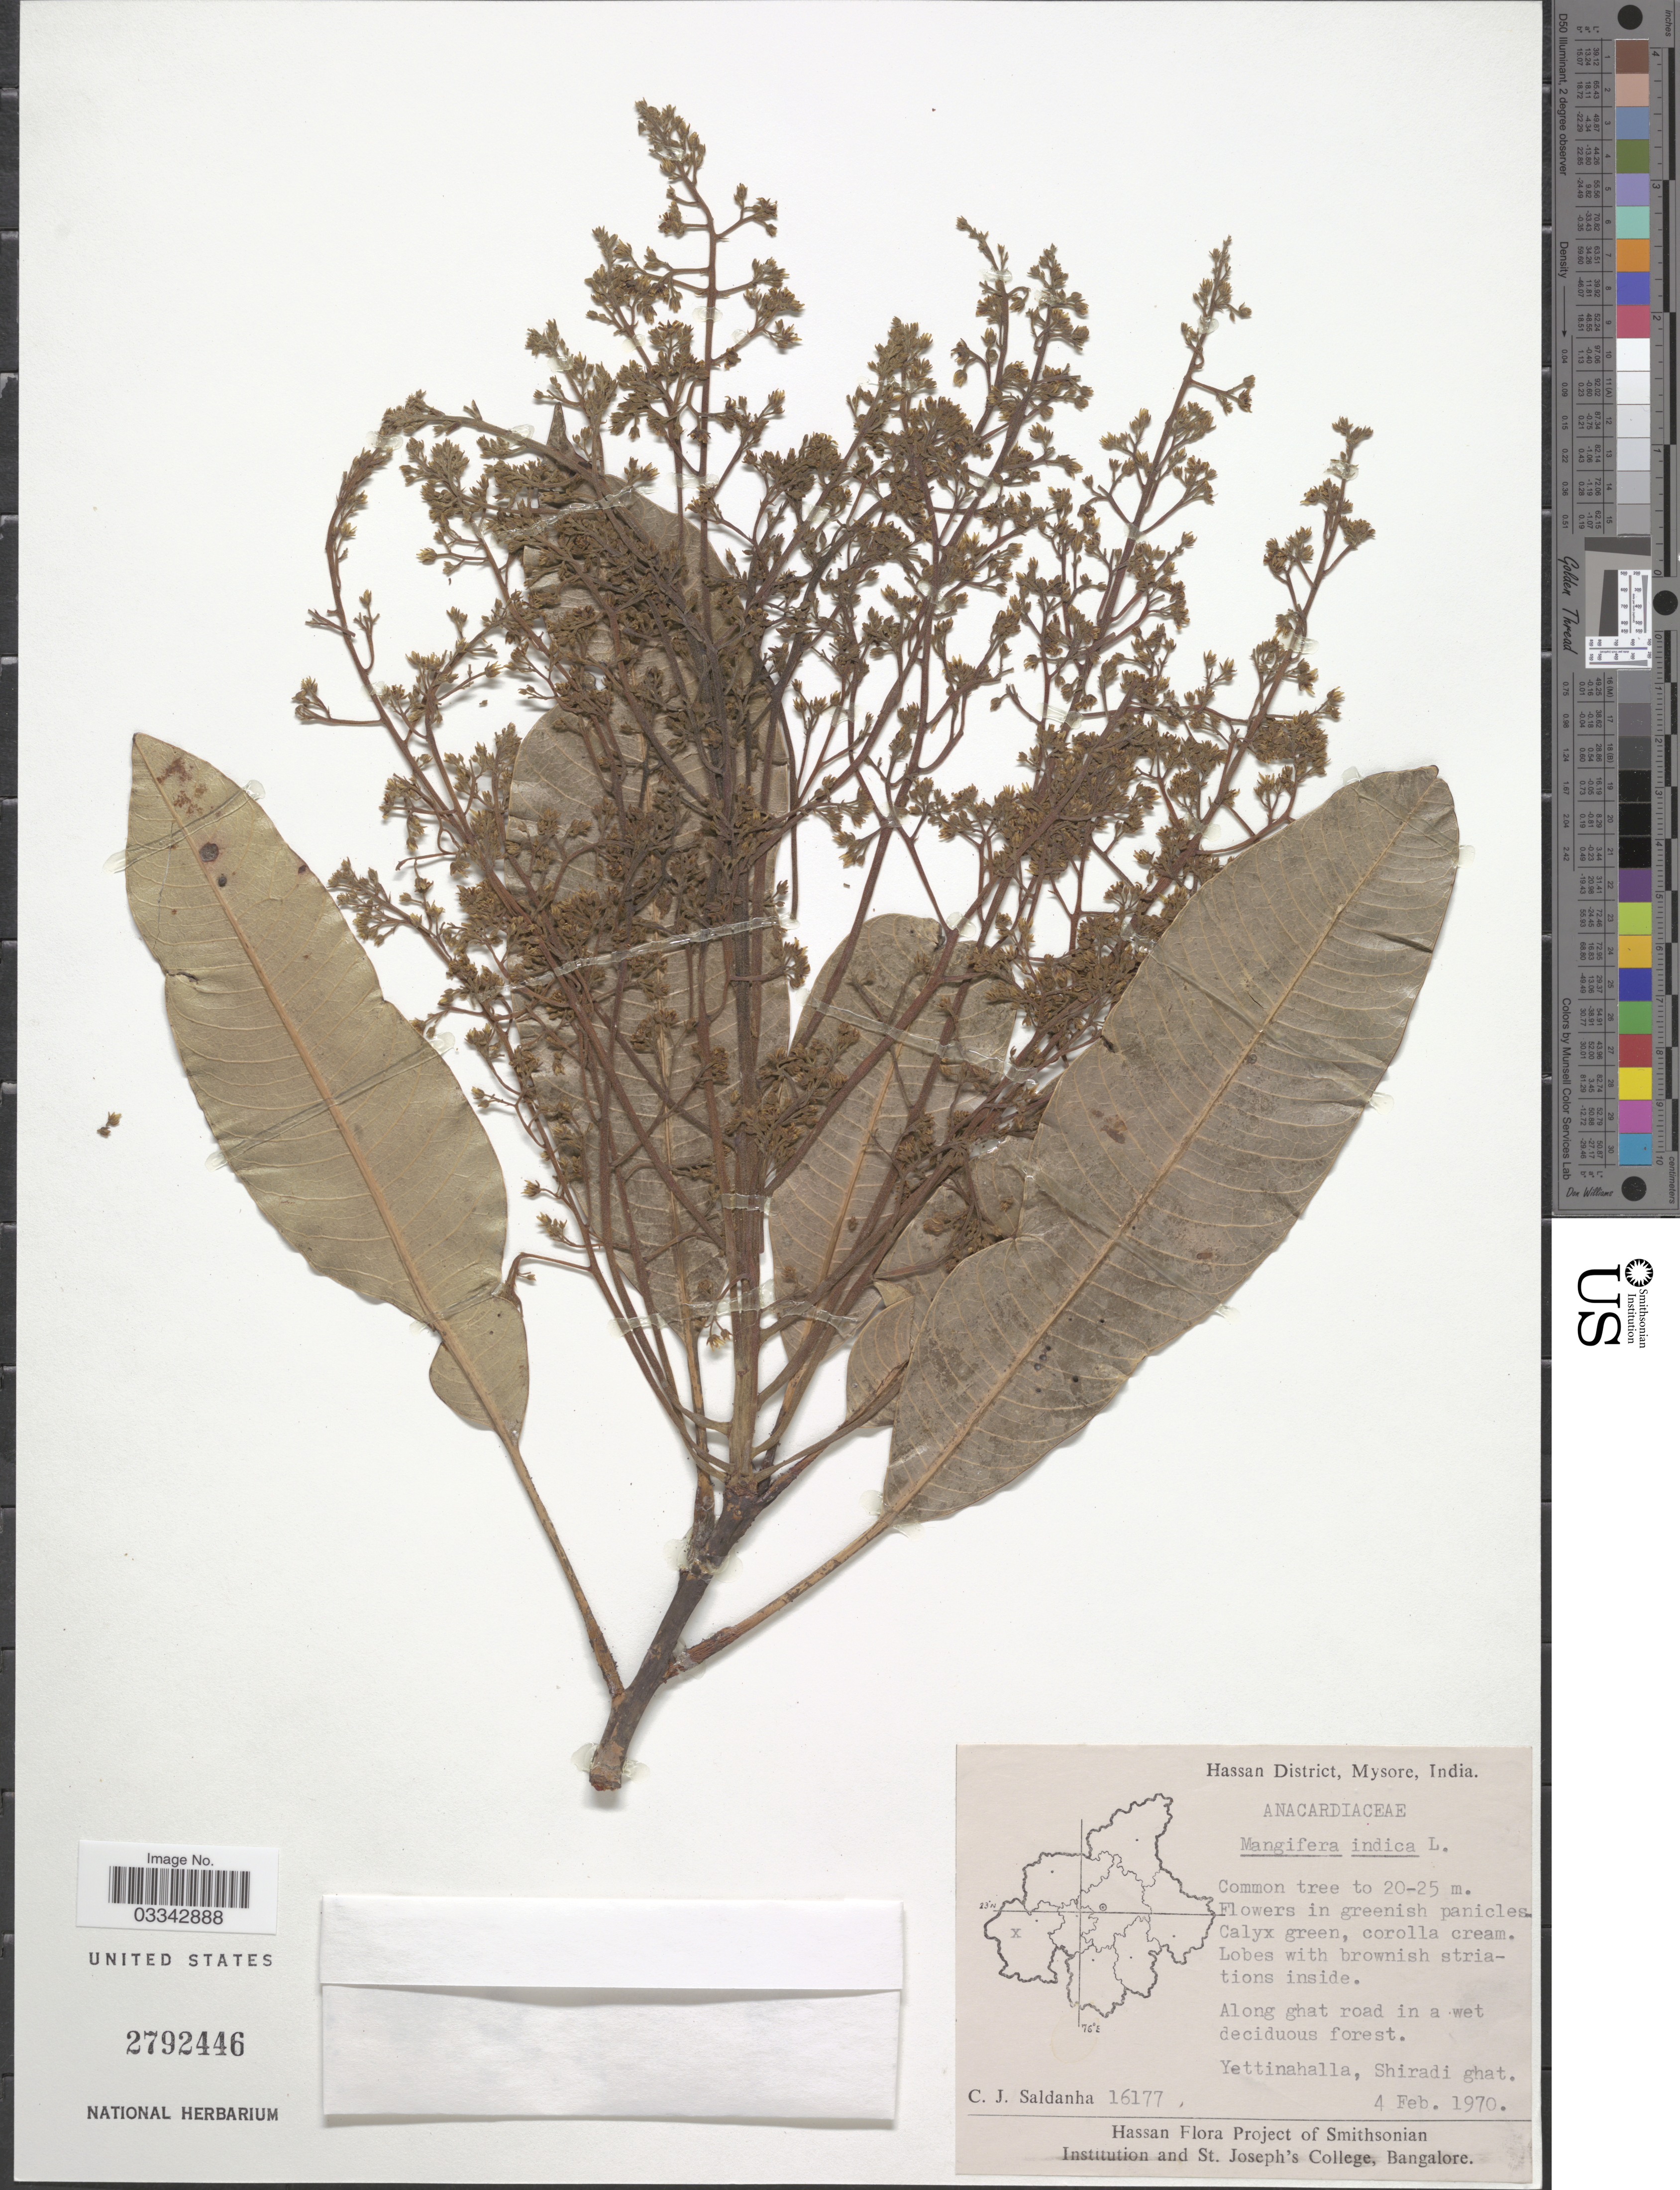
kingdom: Plantae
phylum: Tracheophyta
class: Magnoliopsida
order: Sapindales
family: Anacardiaceae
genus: Mangifera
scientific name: Mangifera indica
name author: L.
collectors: C. J. Saldanha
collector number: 16177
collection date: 1970-02-04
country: India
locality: Hassan District, Mysore. Along ghat road in a wet deciduous forest. Yettinahalla, Shiradi ghat.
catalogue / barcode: US 2792446